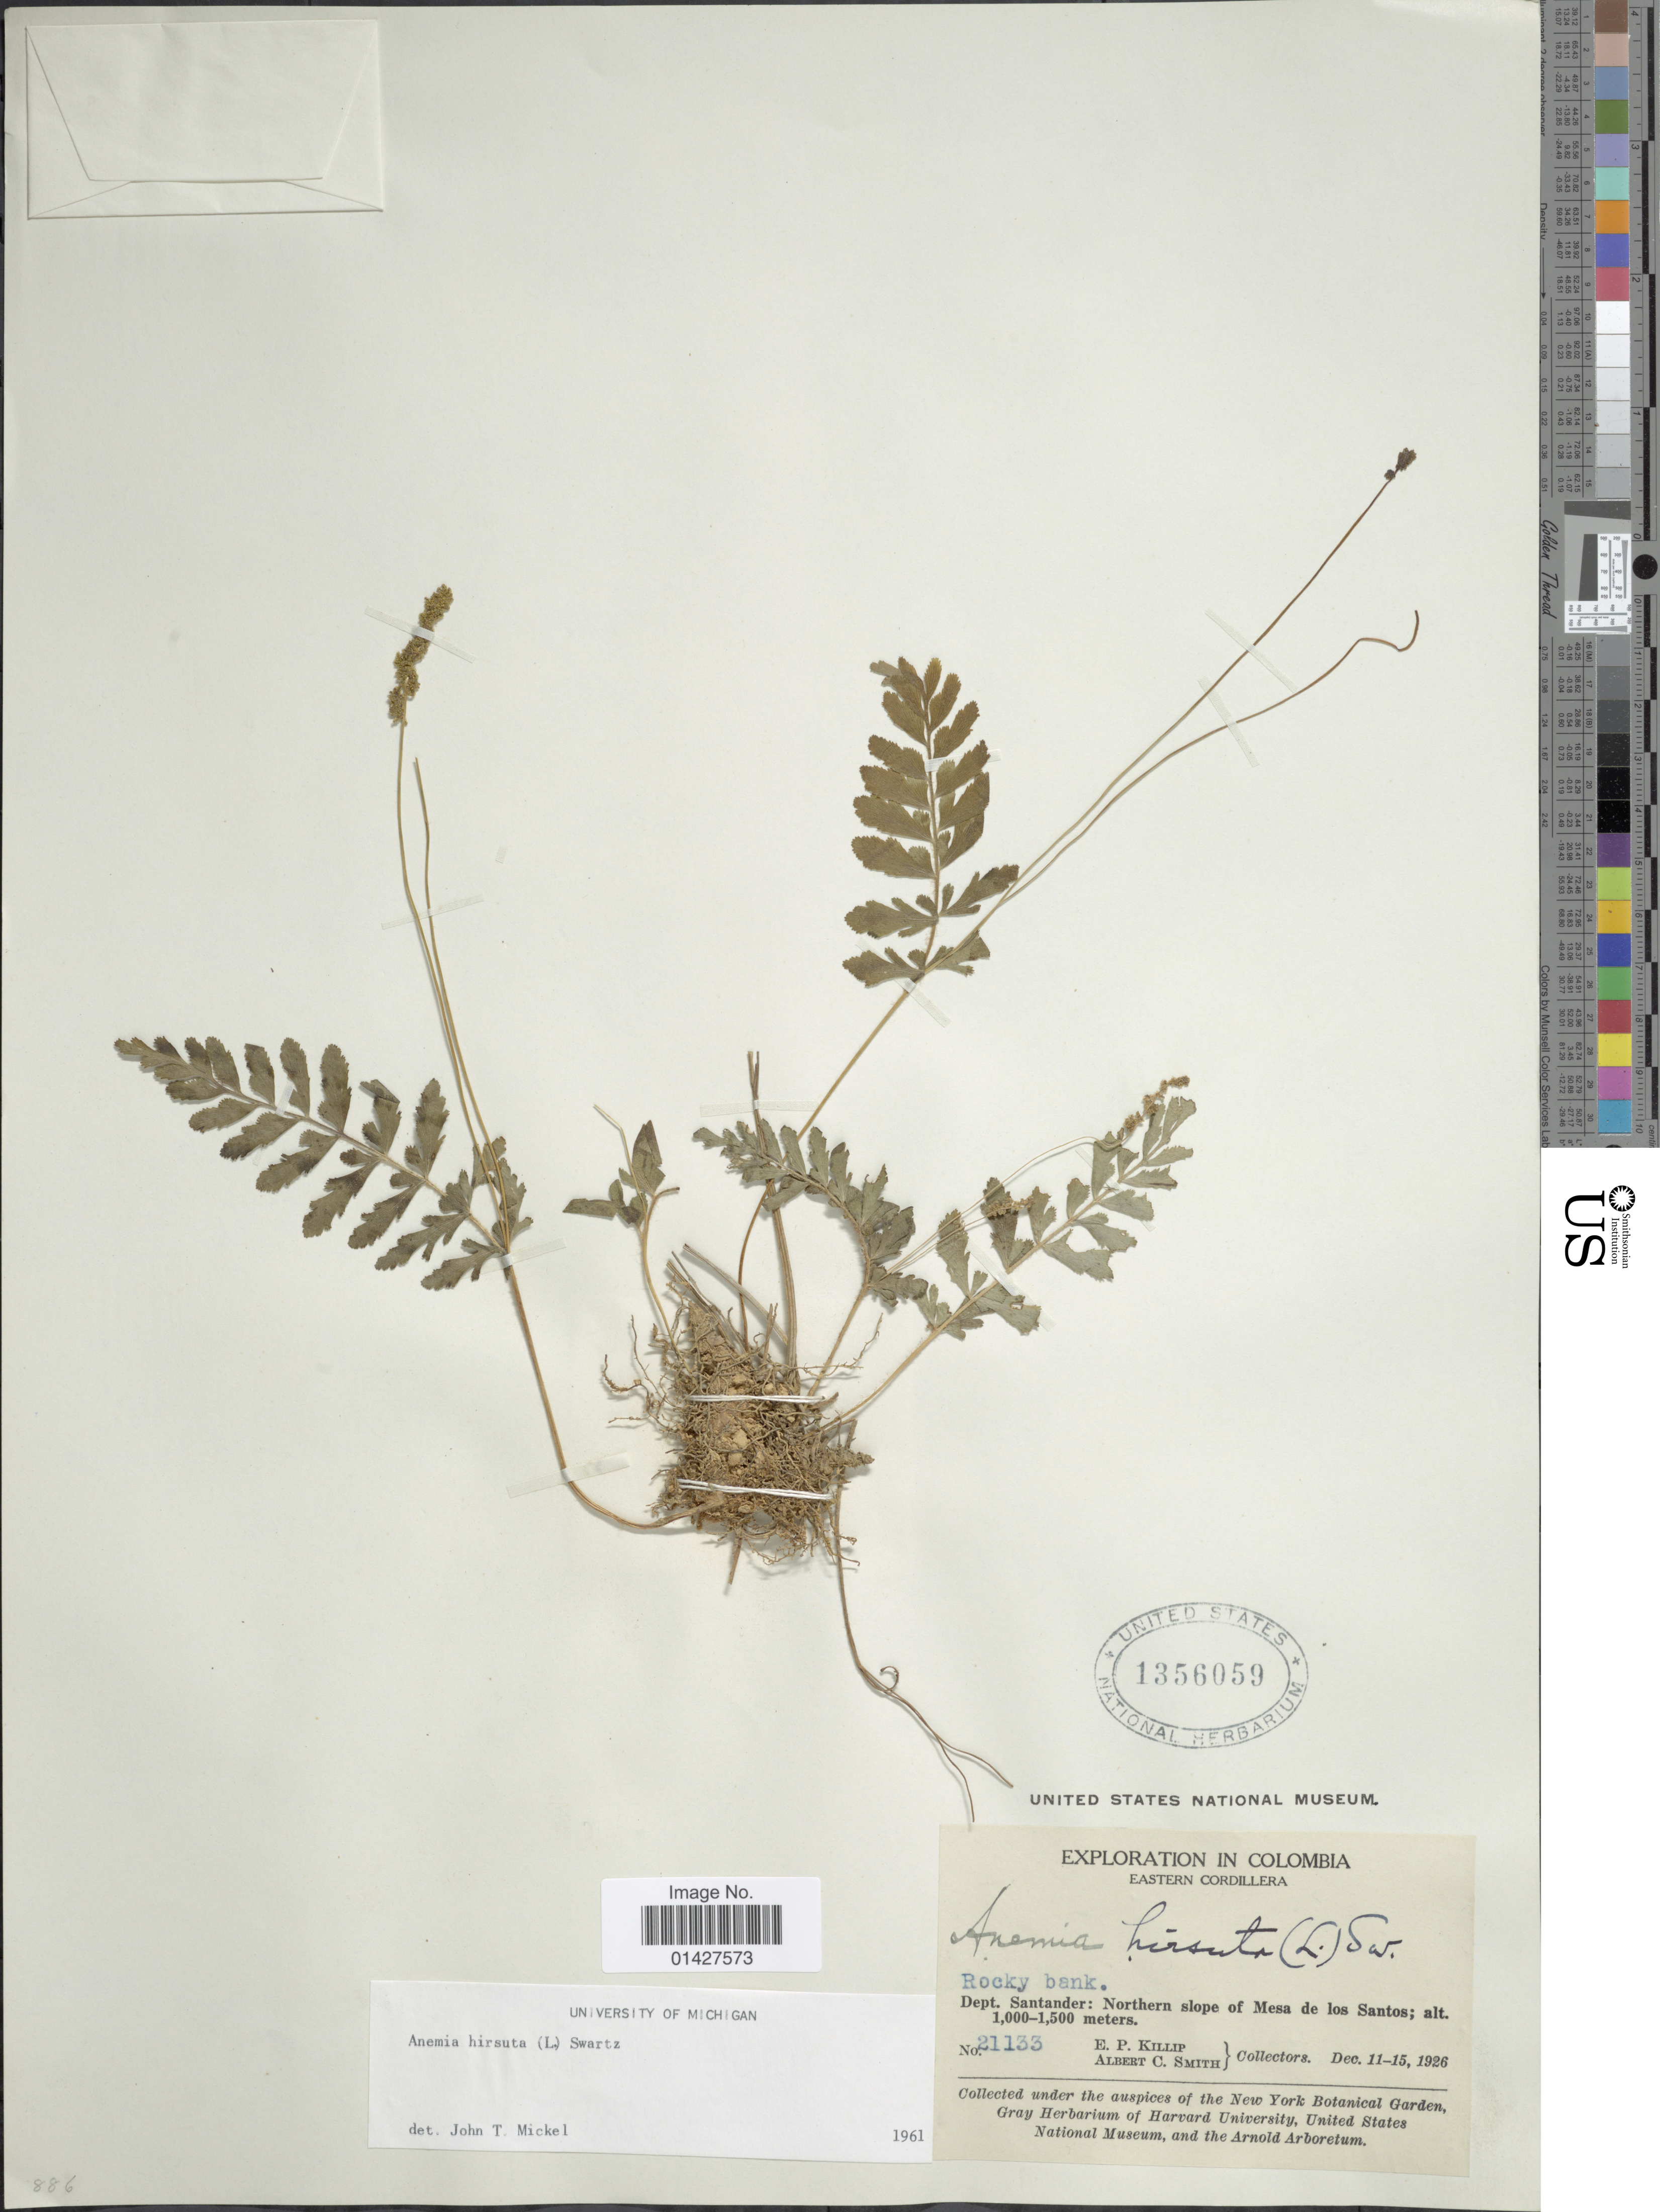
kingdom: Plantae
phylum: Tracheophyta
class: Polypodiopsida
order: Schizaeales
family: Anemiaceae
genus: Anemia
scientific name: Anemia hirsuta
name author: (L.) Sw.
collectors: E. P. Killip & A. C. Smith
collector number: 23311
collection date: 1926-12-11/1926-12-15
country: Colombia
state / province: Santander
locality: Eastern Cordillera. Dept. Santander: Northern slope of Mesa de los Santos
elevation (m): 1000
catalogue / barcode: US 1356059